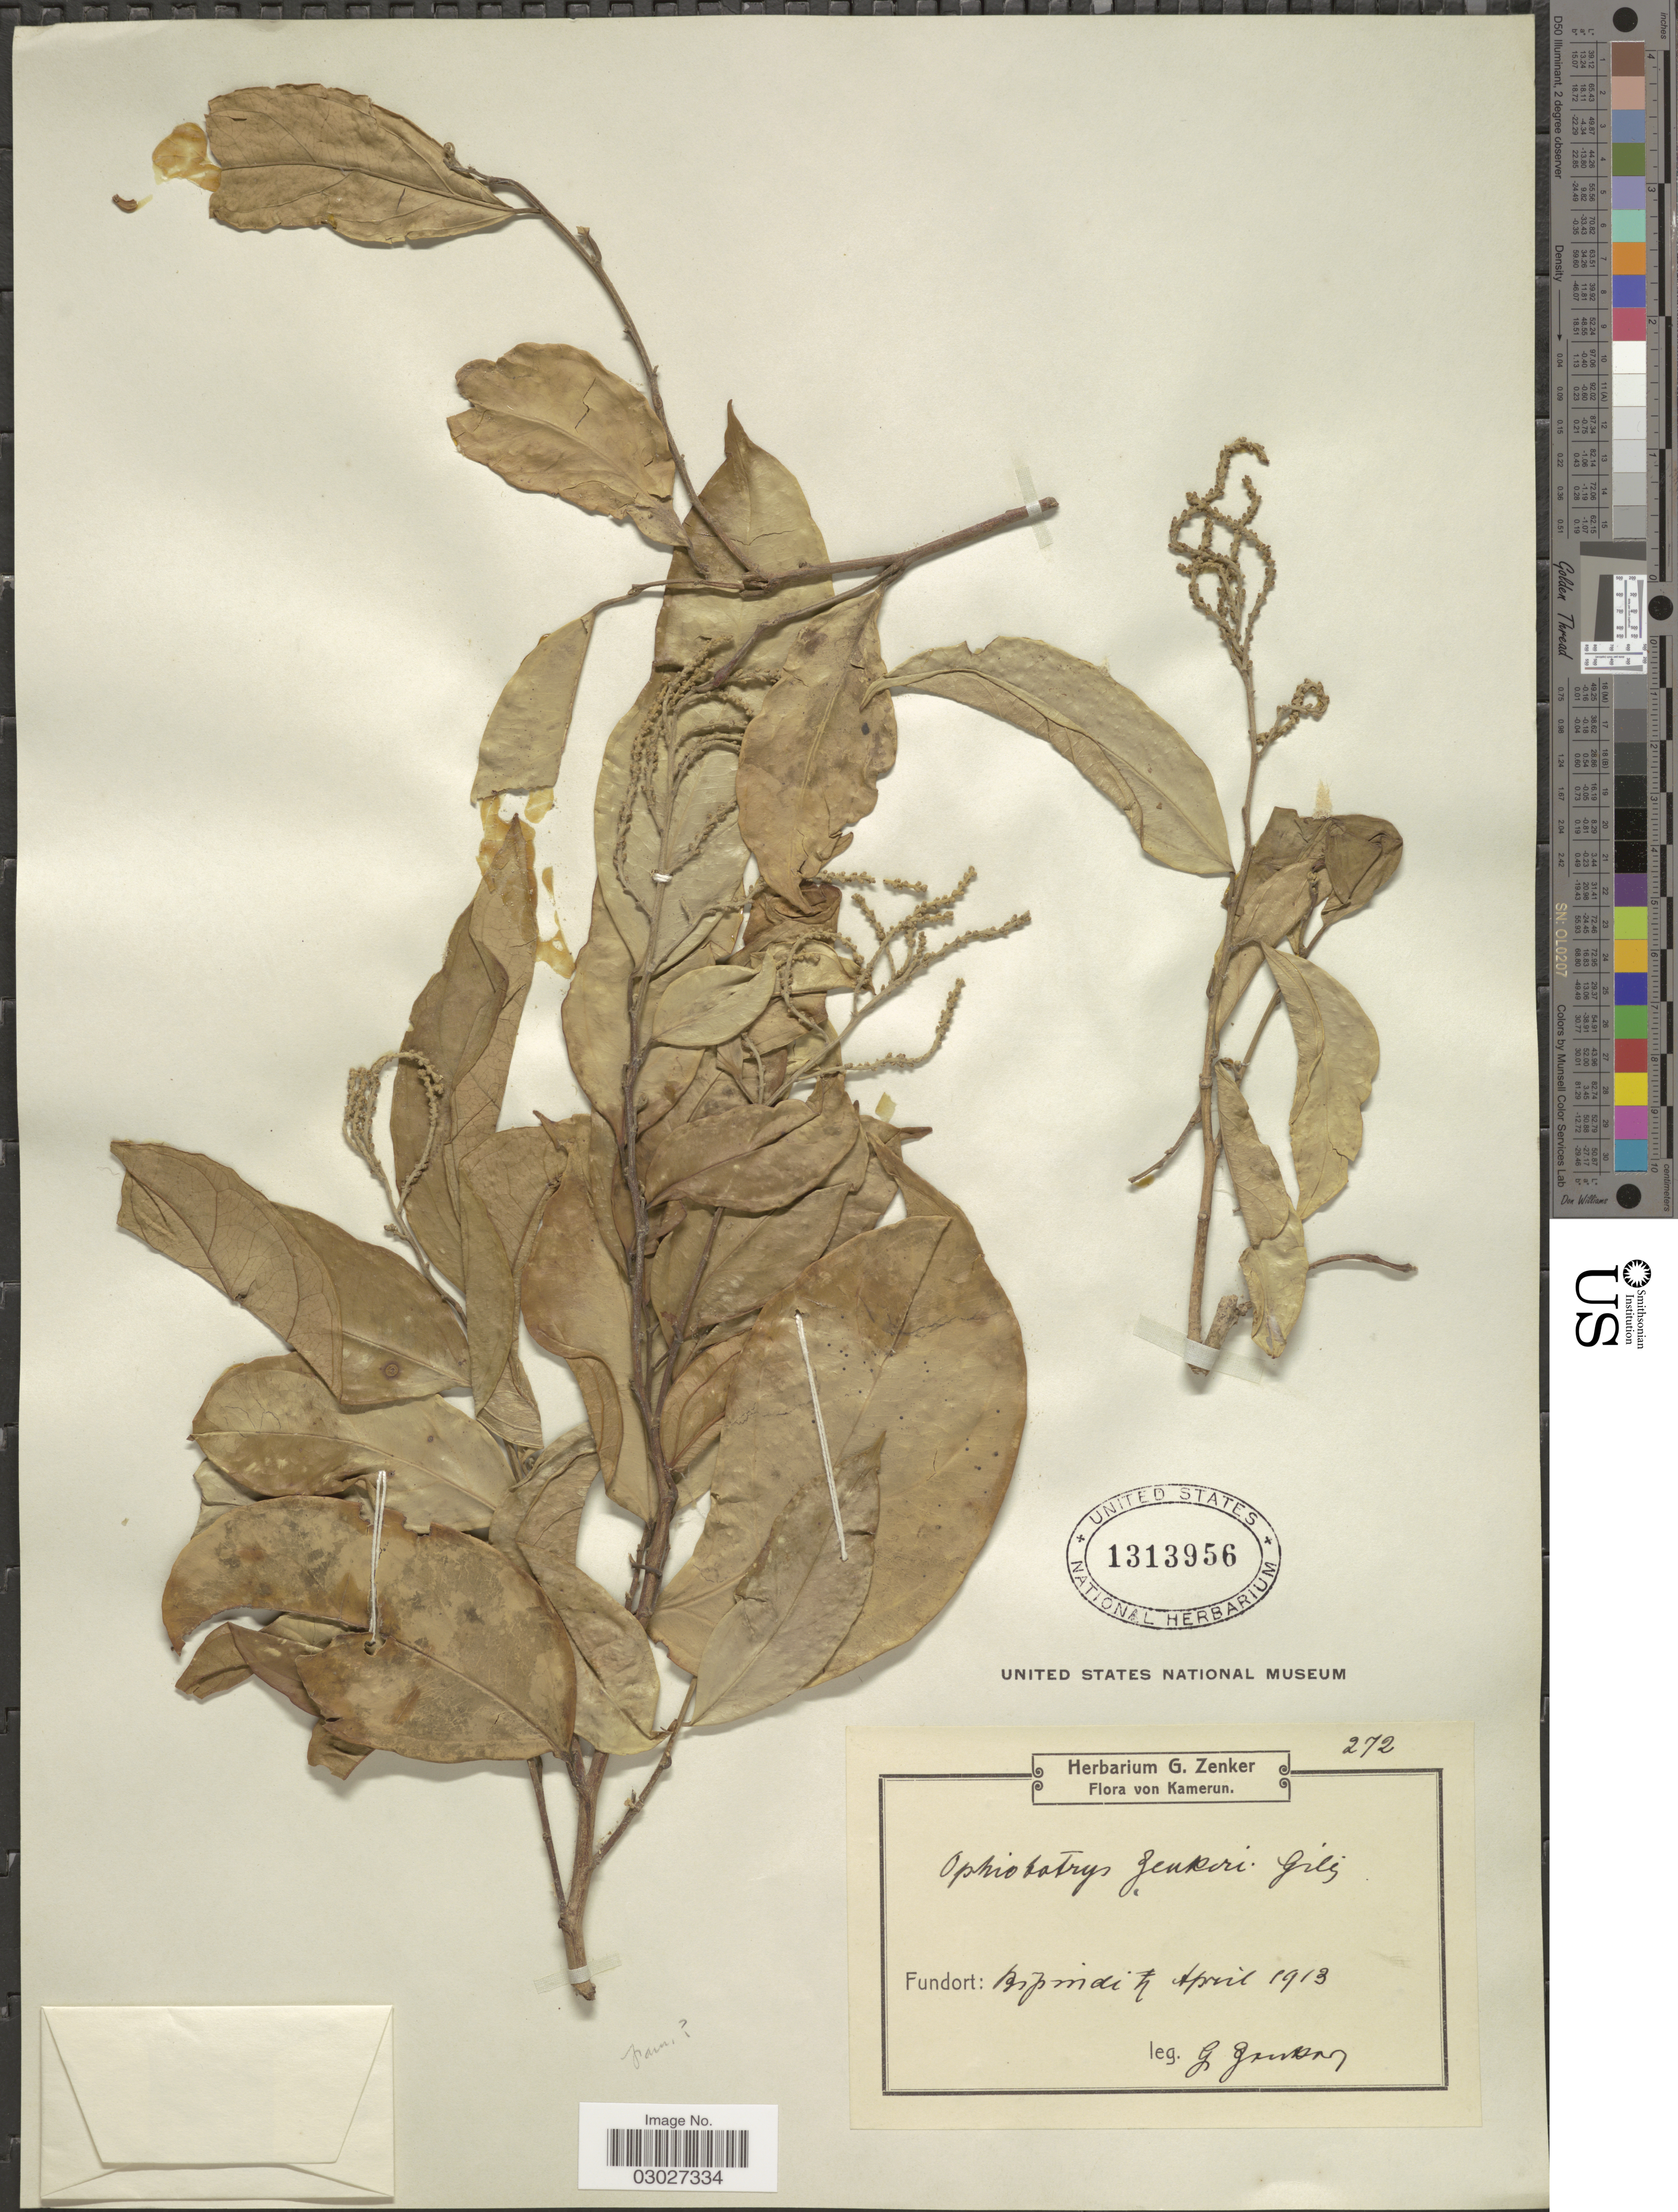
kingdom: Plantae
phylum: Tracheophyta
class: Magnoliopsida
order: Malpighiales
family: Salicaceae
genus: Dianyuea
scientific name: Dianyuea turbinata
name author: (H.J. Dong & H. Peng) C. Shang et al.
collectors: G. A. Zenker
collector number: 272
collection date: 1913-04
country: Cameroon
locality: Kamerun, Fundort: Bipindi.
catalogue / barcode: US 1313956